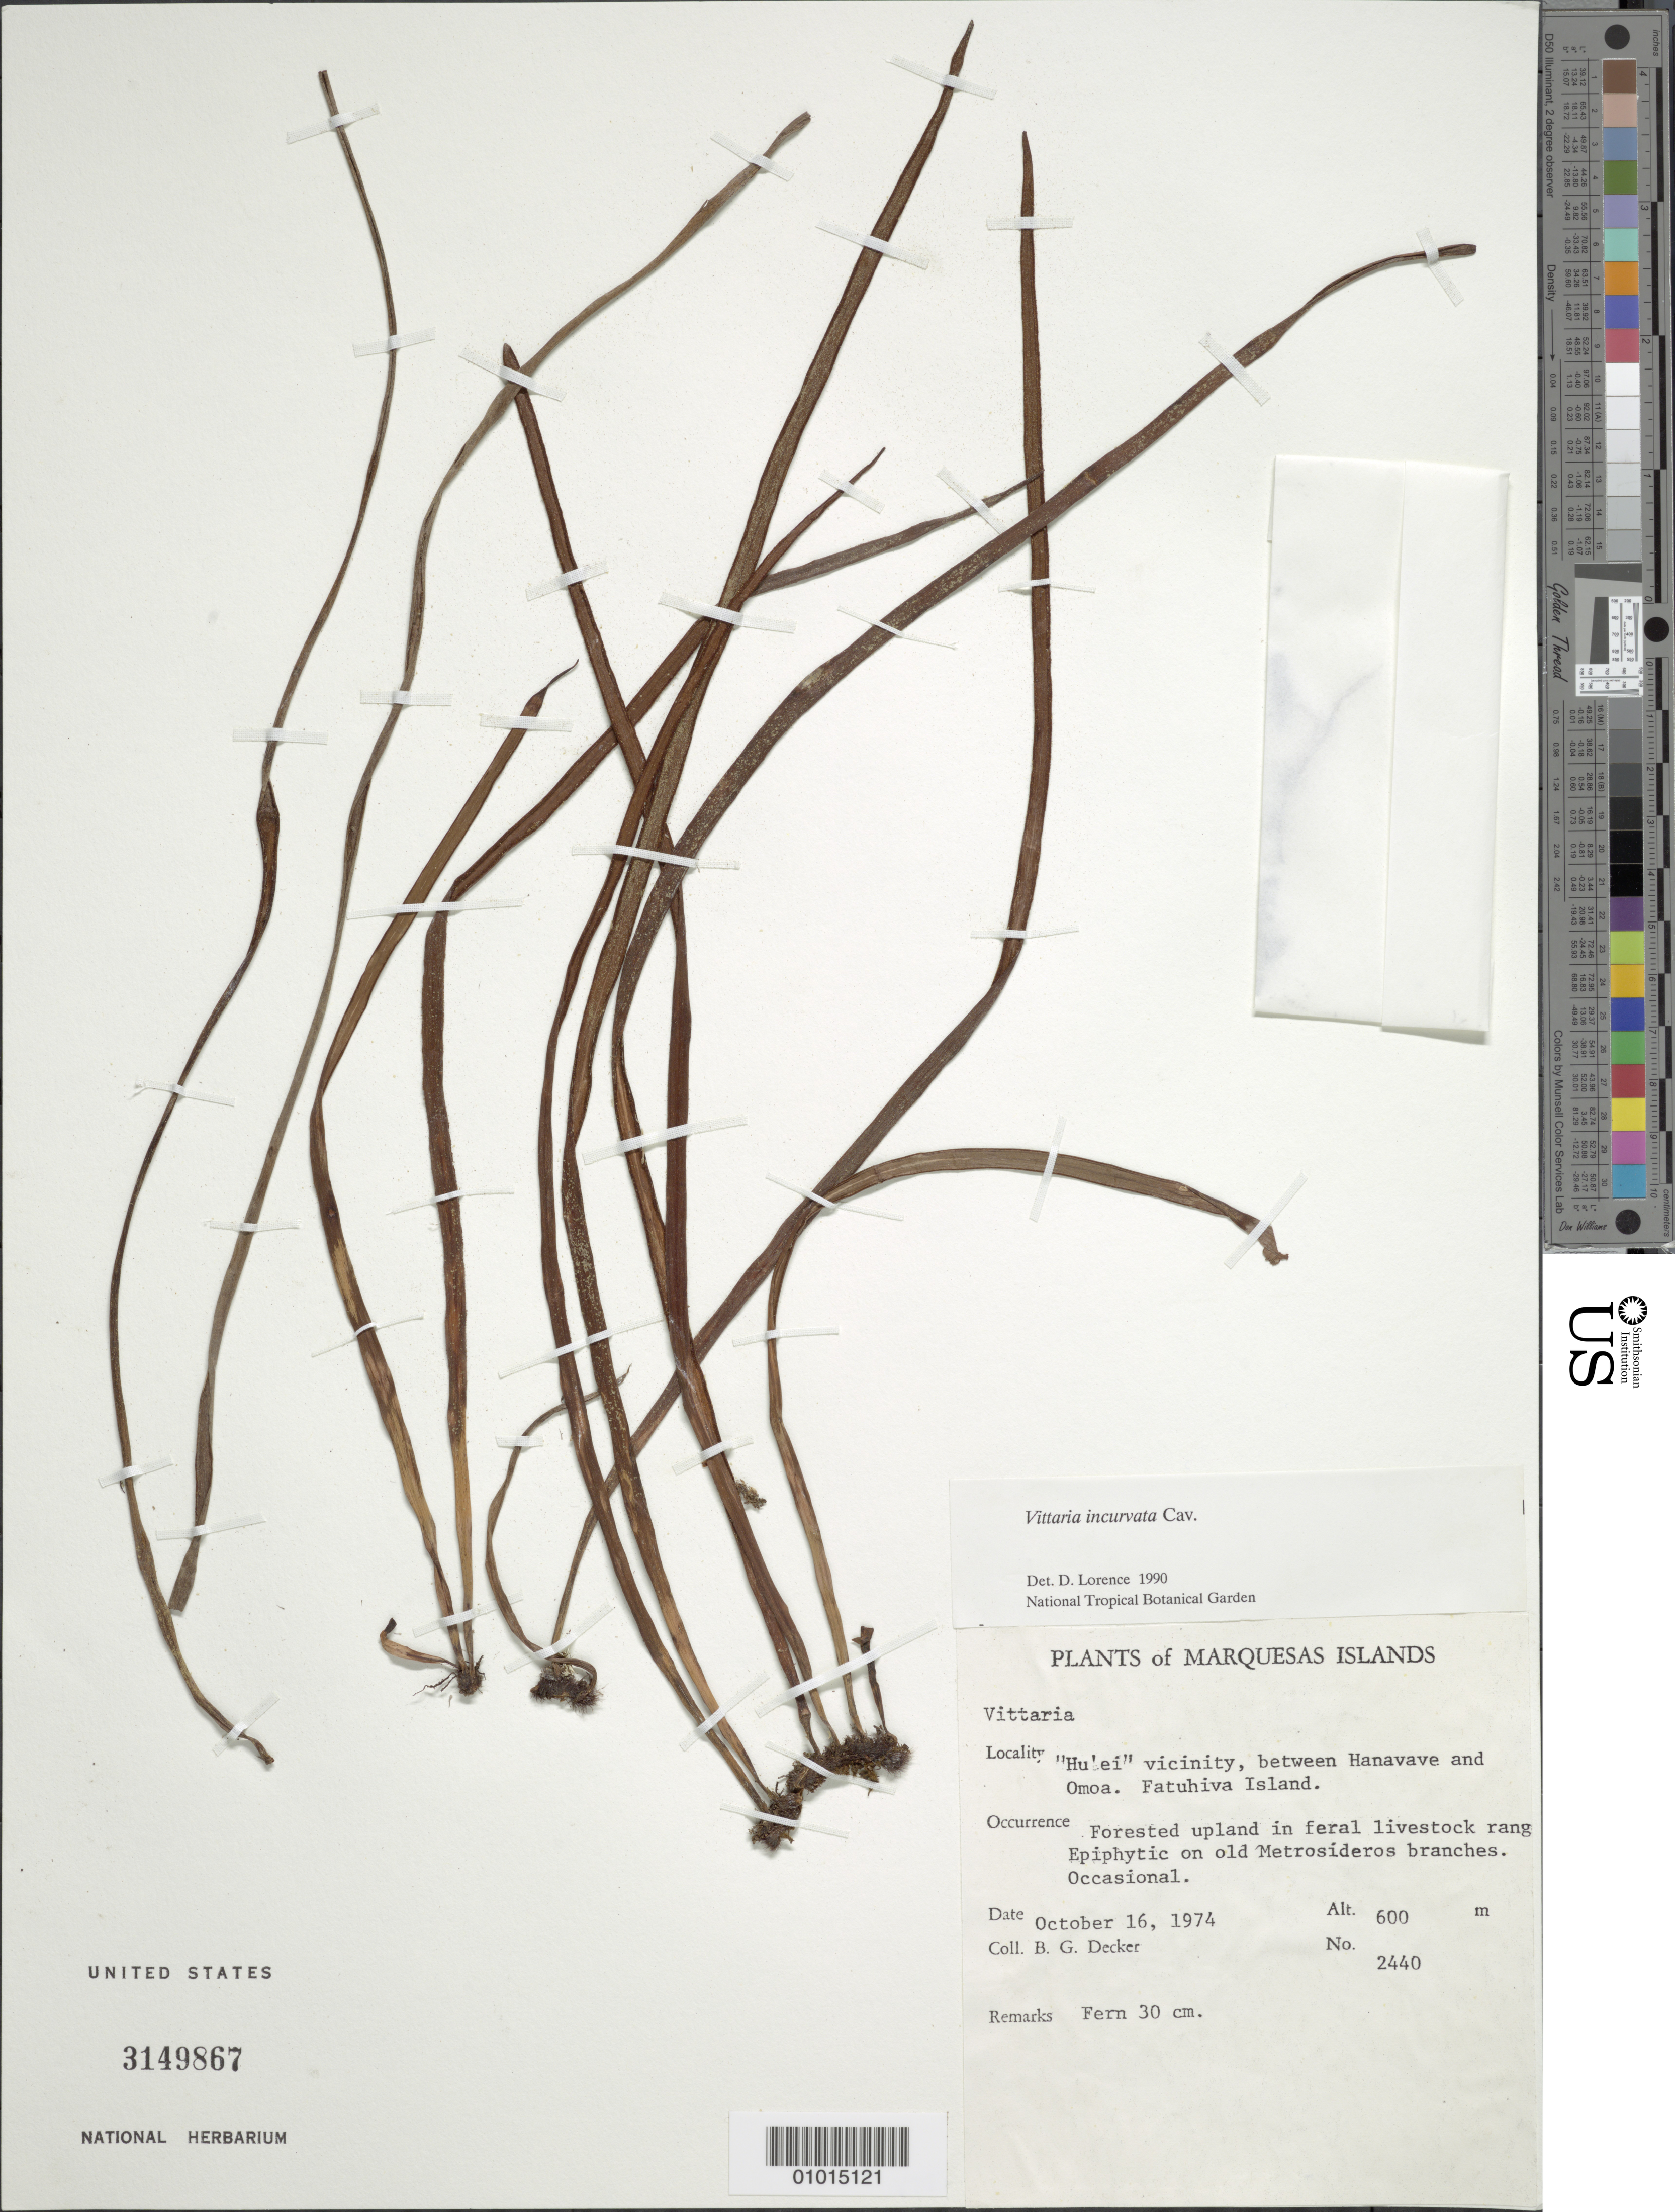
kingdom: Plantae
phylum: Tracheophyta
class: Polypodiopsida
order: Polypodiales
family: Pteridaceae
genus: Haplopteris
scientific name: Haplopteris elongata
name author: (Sw.) Crane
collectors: B. G. Decker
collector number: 2440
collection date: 1974-10-16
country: French Polynesia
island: Fatu Hiva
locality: "Hu'ei" vicinity, between Hanavave and 'Omo'a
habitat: Forested upland in feral livestock range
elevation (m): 600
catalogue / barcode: US 3149867